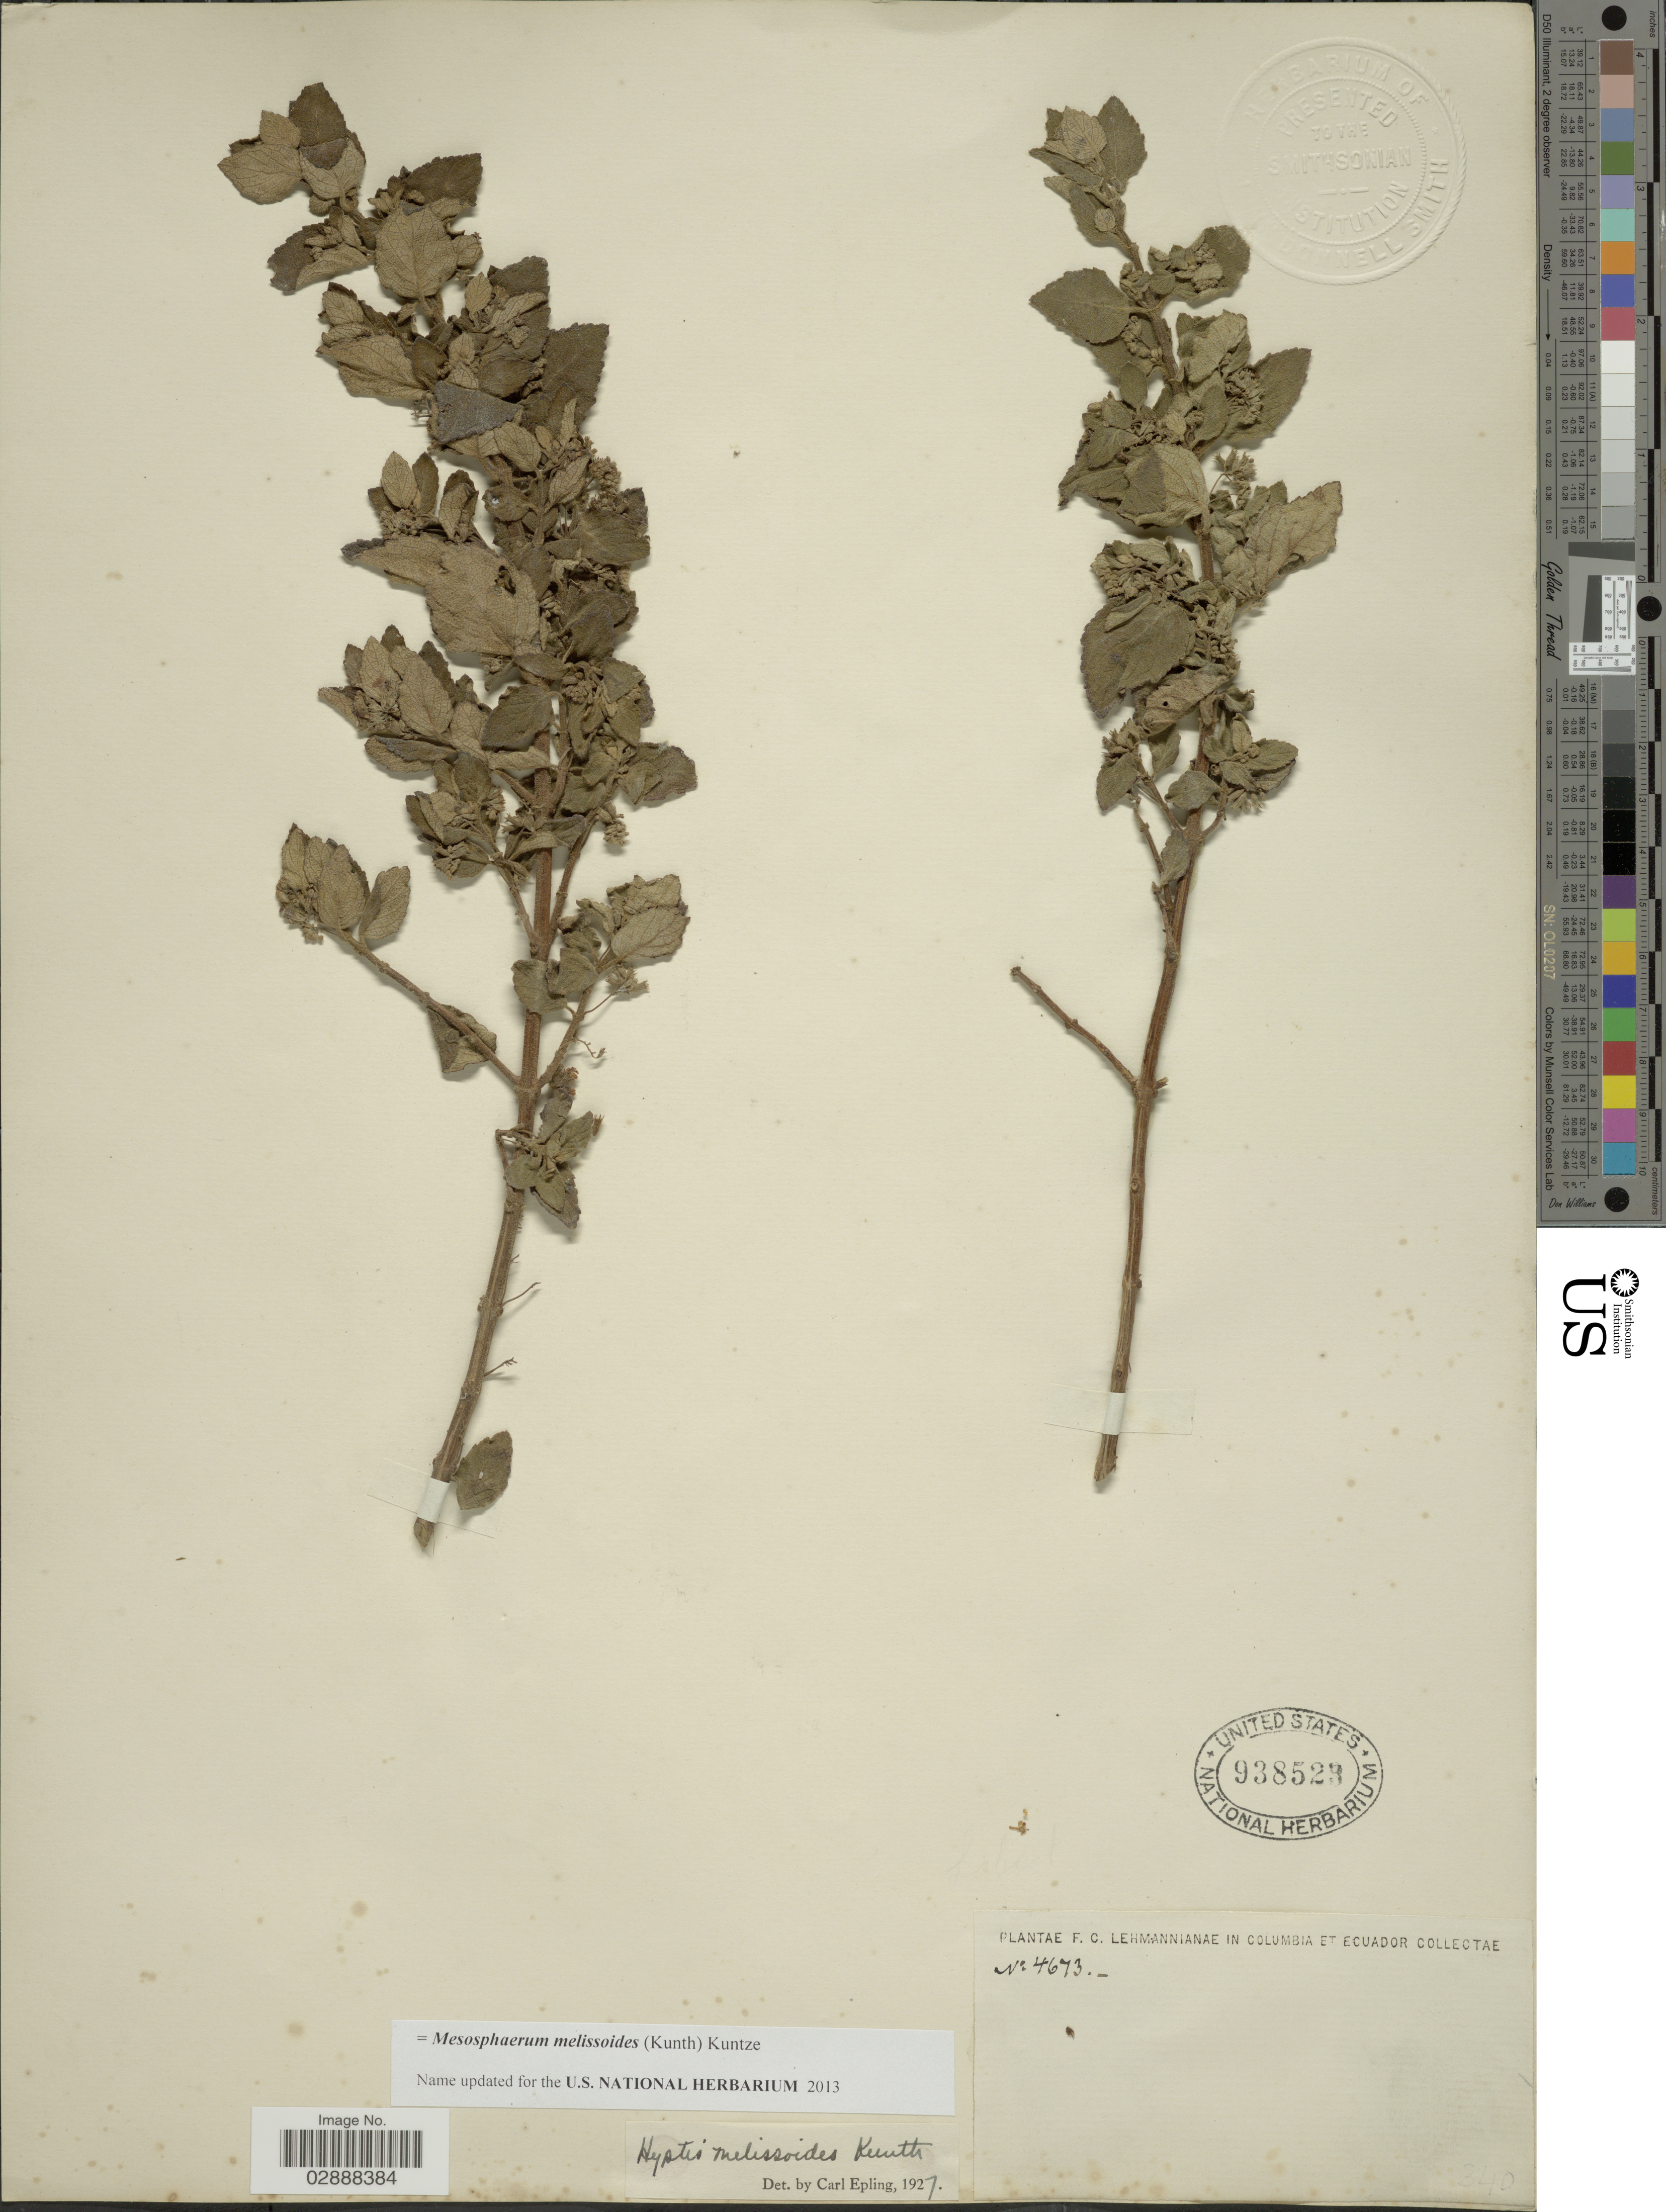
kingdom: Plantae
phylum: Tracheophyta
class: Magnoliopsida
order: Lamiales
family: Lamiaceae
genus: Mesosphaerum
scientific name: Mesosphaerum melissoides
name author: (Kunth) Kunth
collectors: F. C. Lehmann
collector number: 4673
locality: Columbia et Ecuador.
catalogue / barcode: US 938523